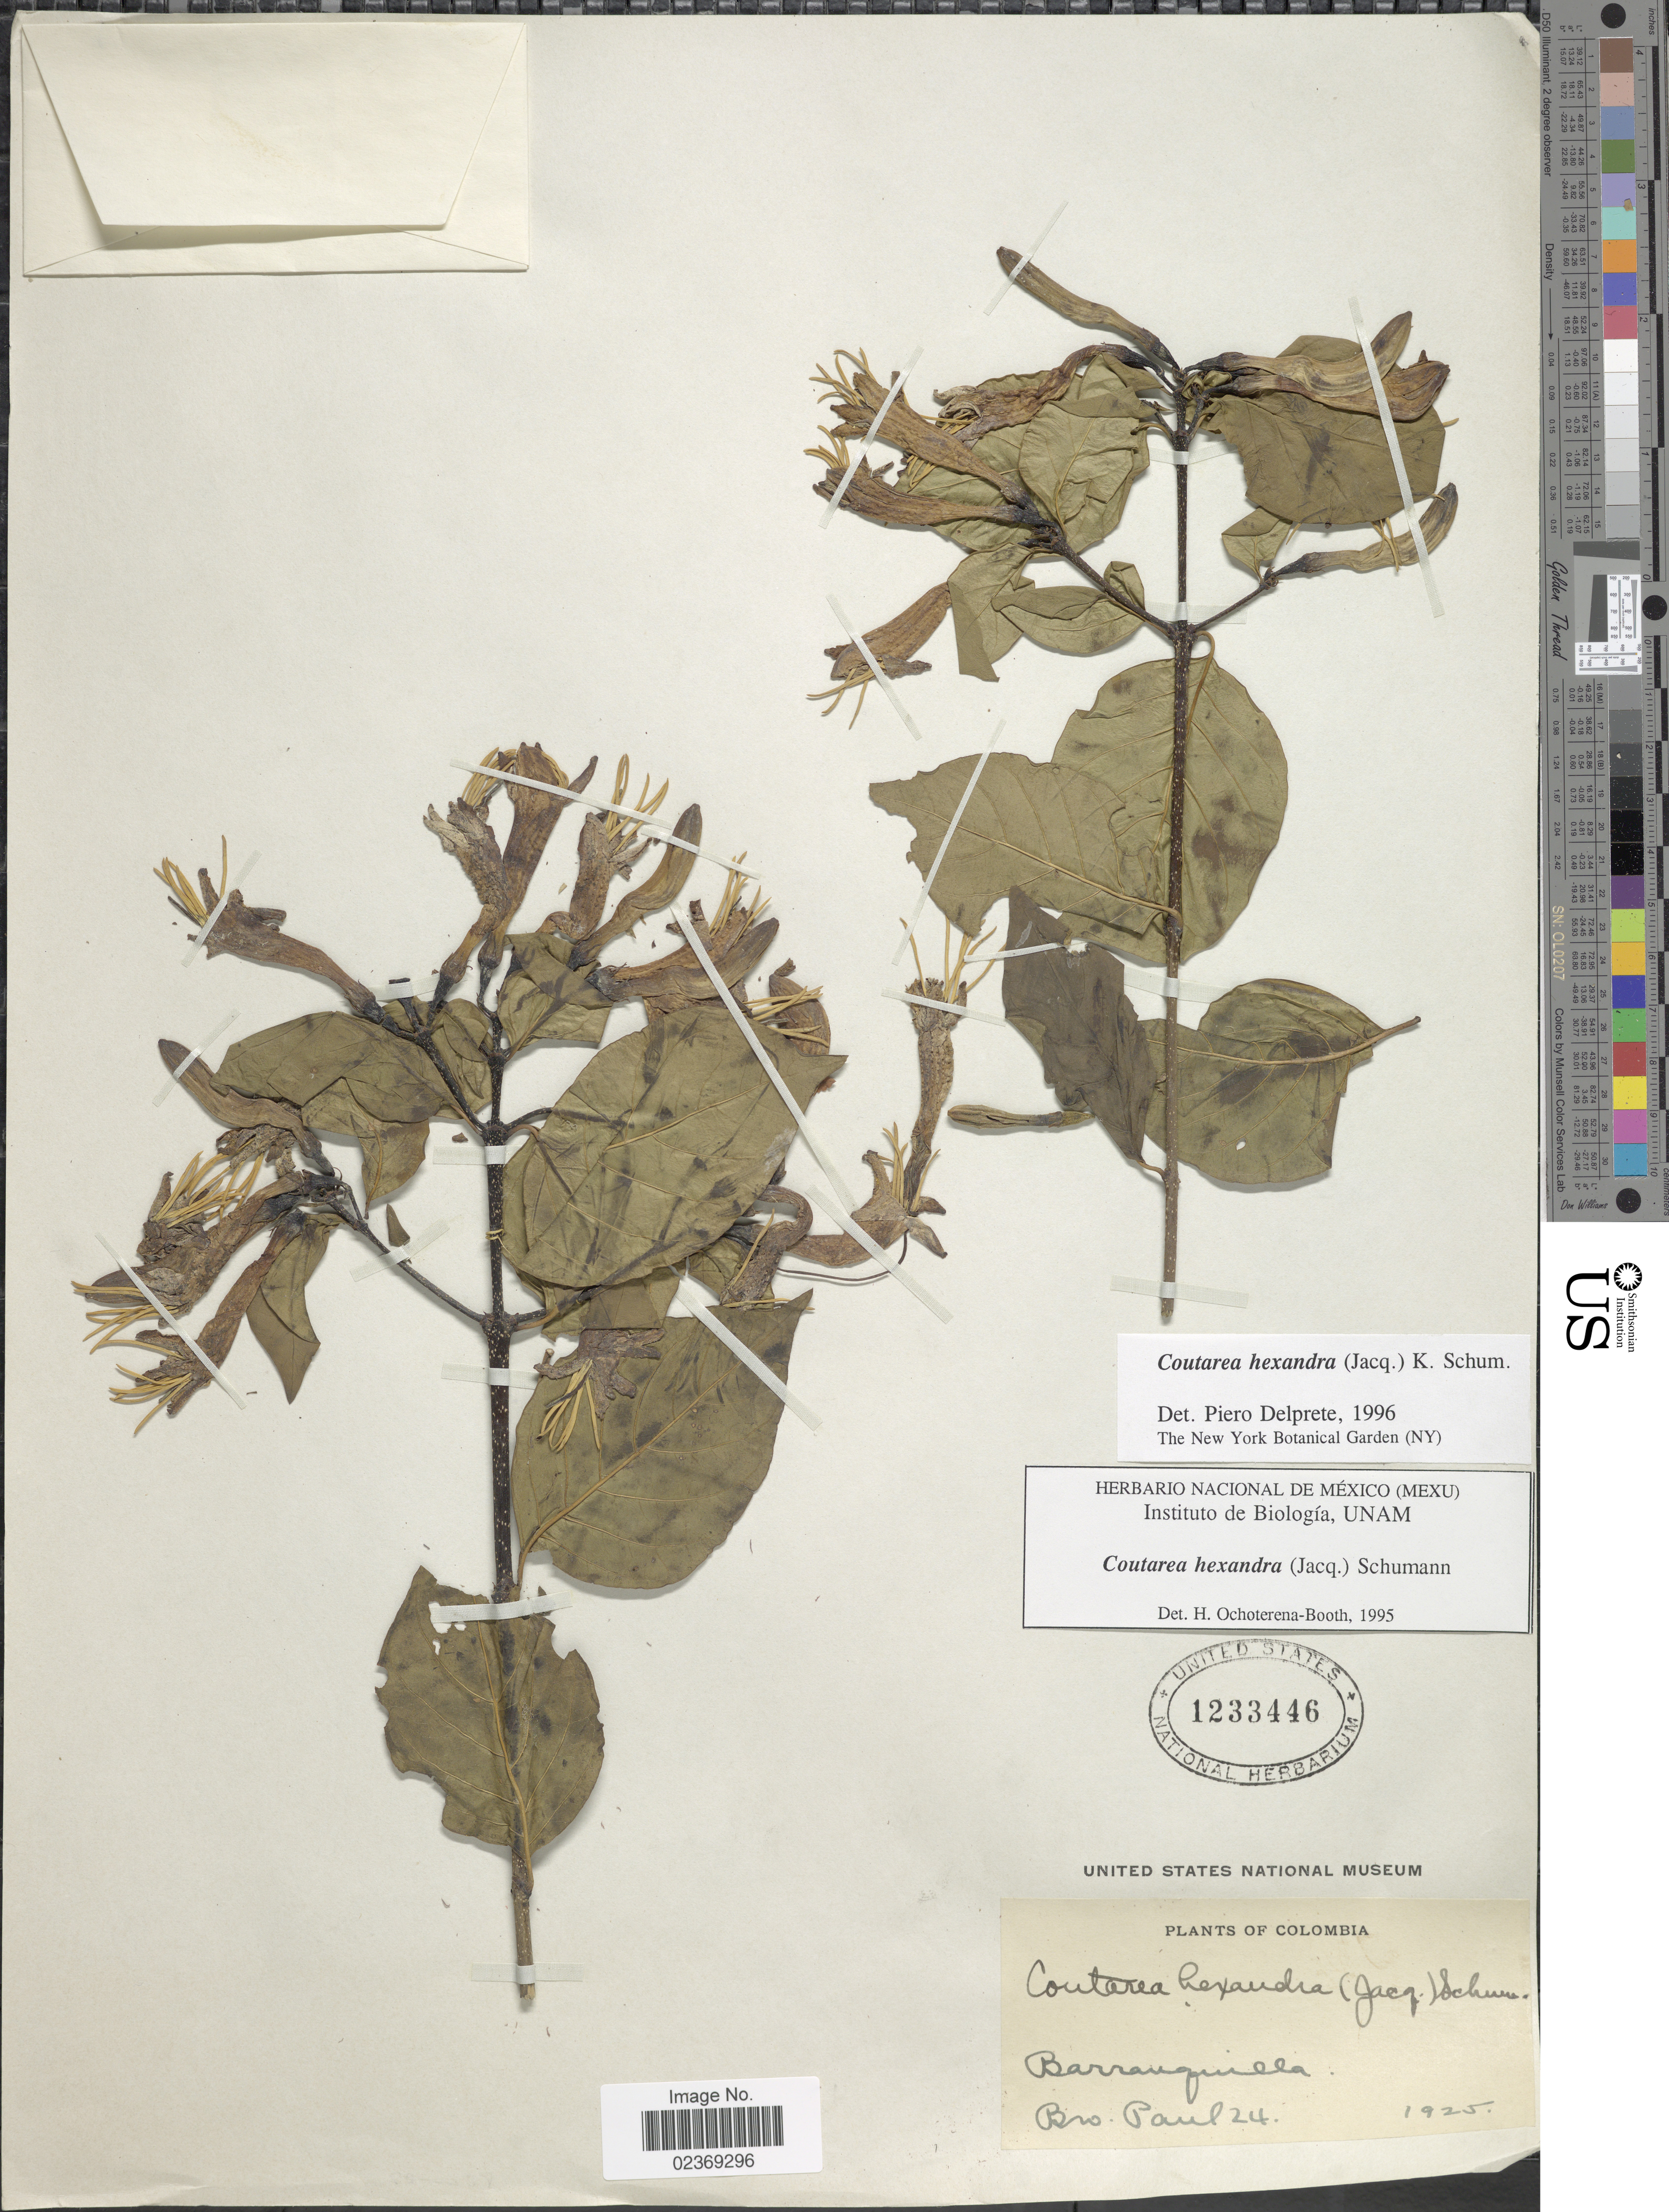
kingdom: Plantae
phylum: Tracheophyta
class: Magnoliopsida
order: Gentianales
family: Rubiaceae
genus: Coutarea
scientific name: Coutarea hexandra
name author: (Jacq.) K. Schum.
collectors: B. Paul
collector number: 24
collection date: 1925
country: Colombia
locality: Barranquilla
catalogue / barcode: US 1233446